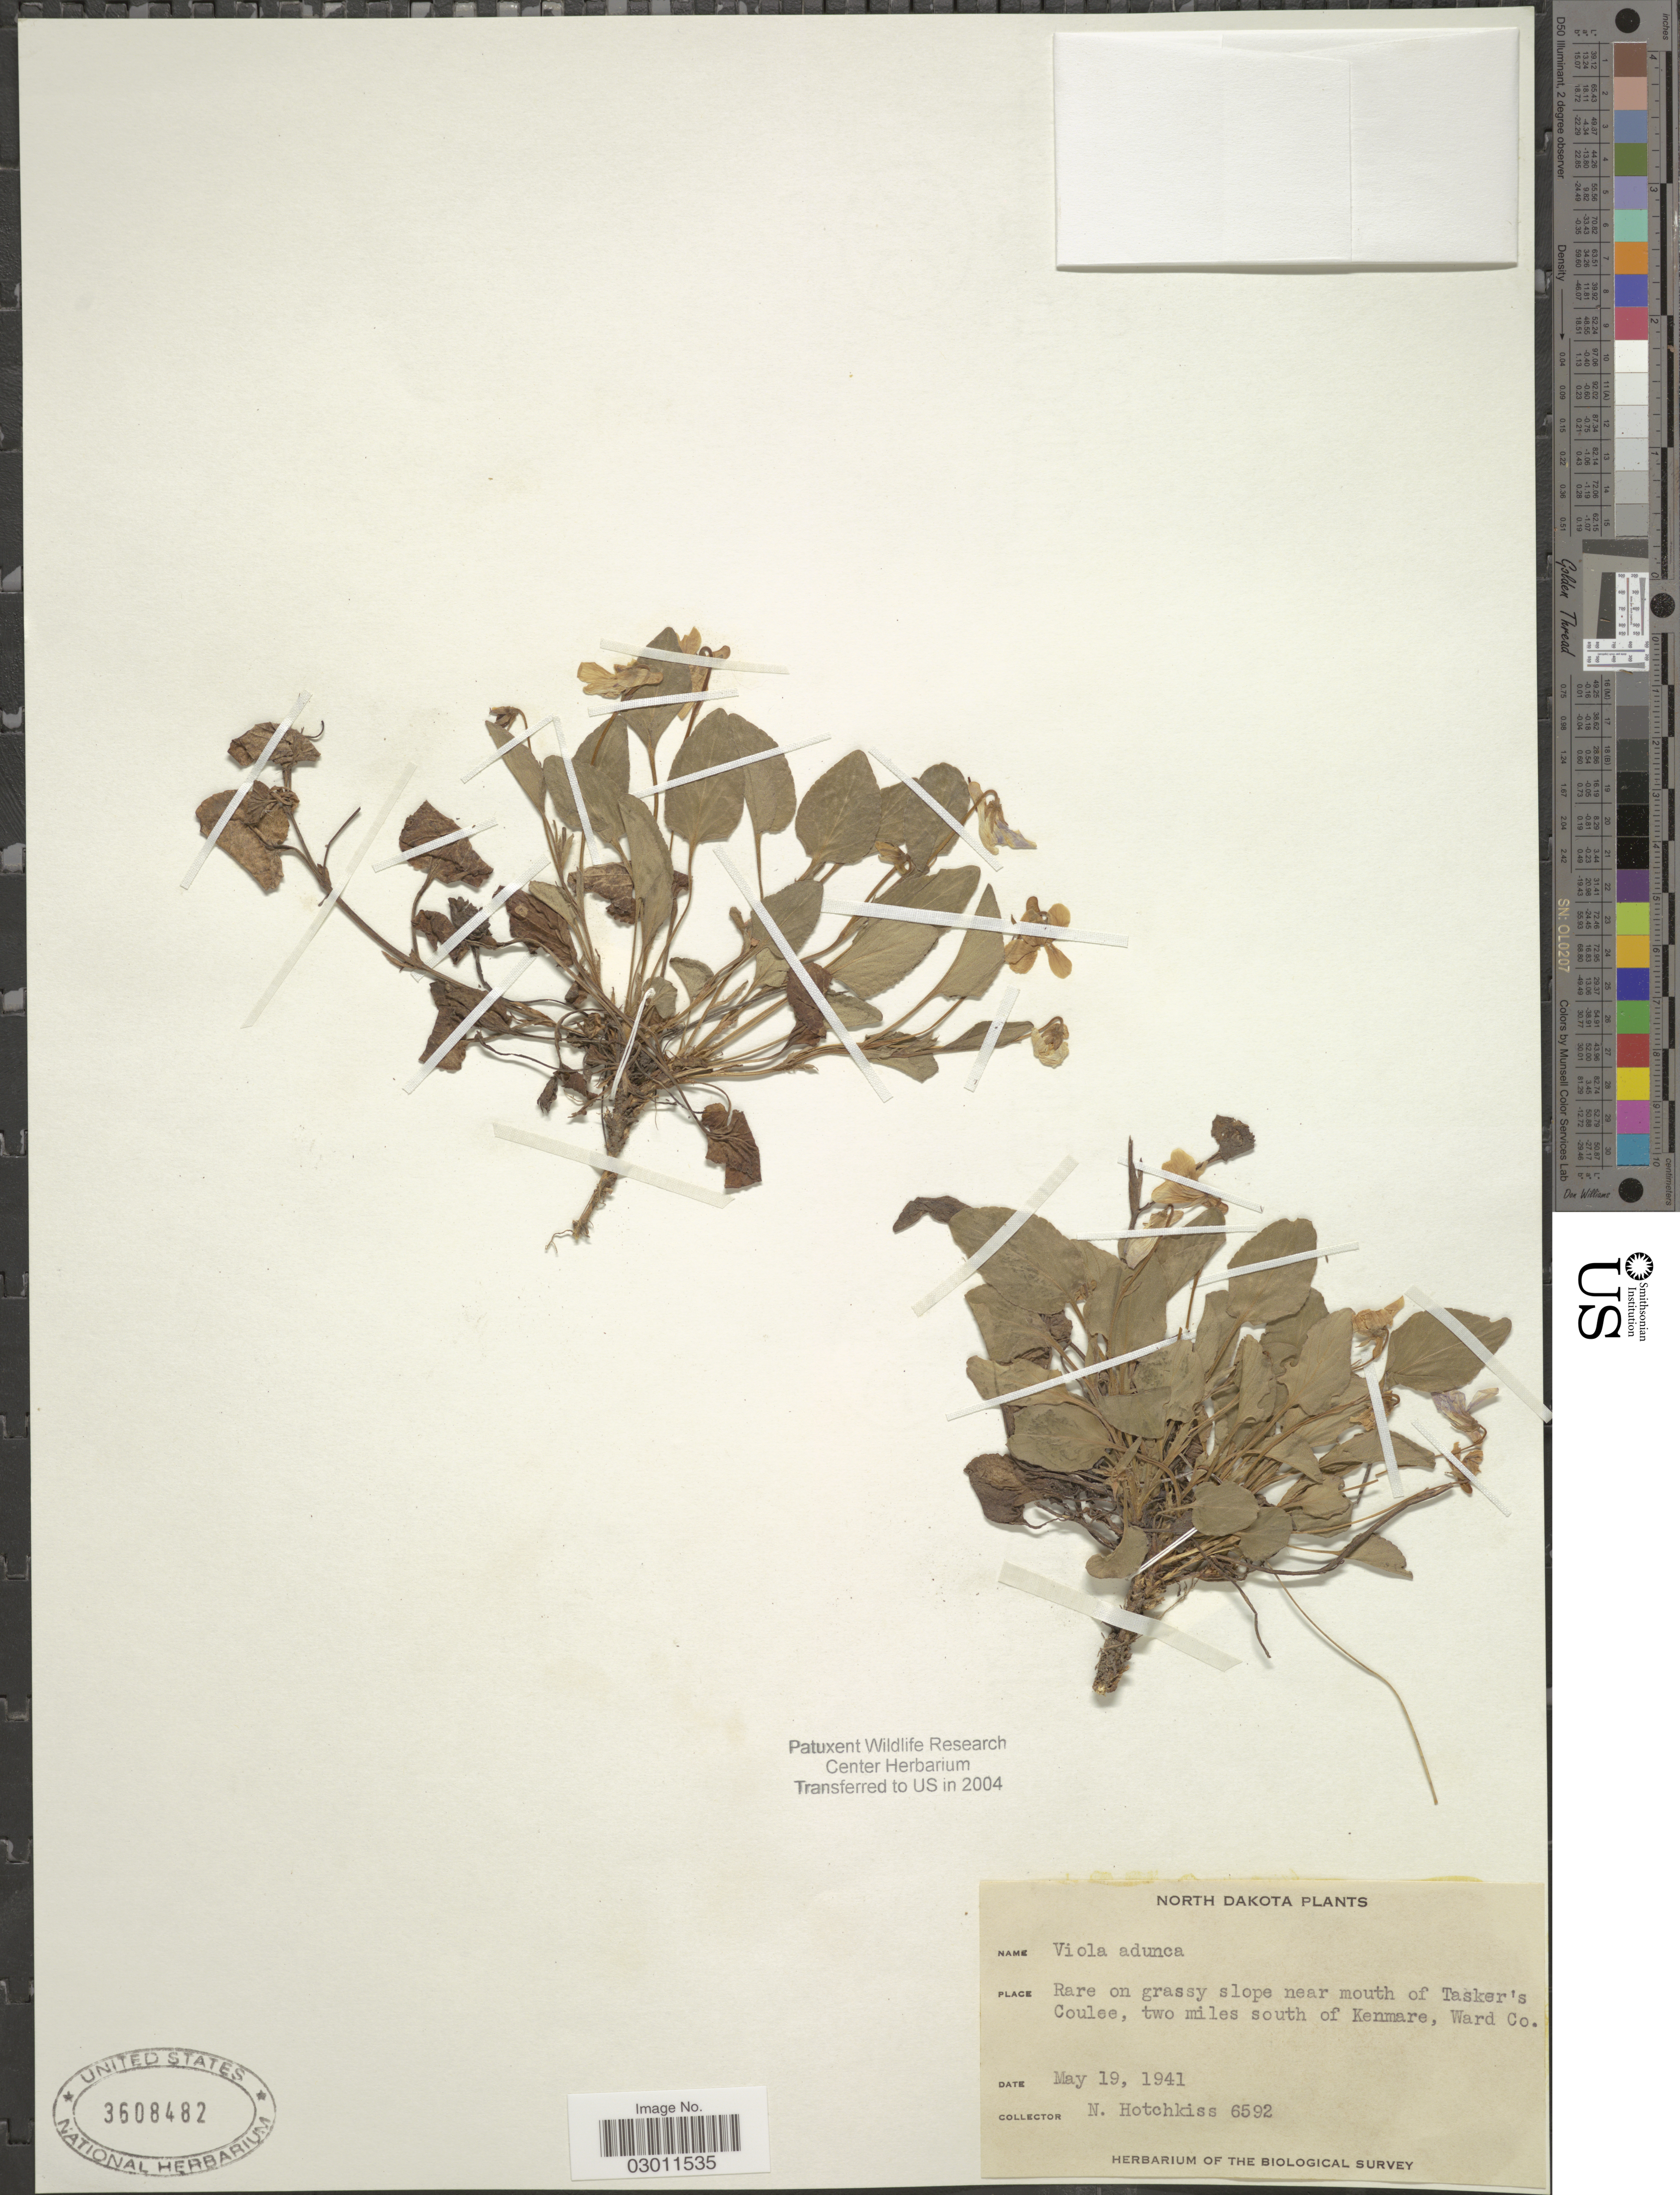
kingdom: Plantae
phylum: Tracheophyta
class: Magnoliopsida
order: Malpighiales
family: Violaceae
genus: Viola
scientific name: Viola adunca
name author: Sm.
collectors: N. Hotchkiss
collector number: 6592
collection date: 1941-05-19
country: United States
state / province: North Dakota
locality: Rare on grassy slope near mouth of Tasker's Coulee, two miles south of Kenmare, Ward Co.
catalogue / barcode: US 3608482